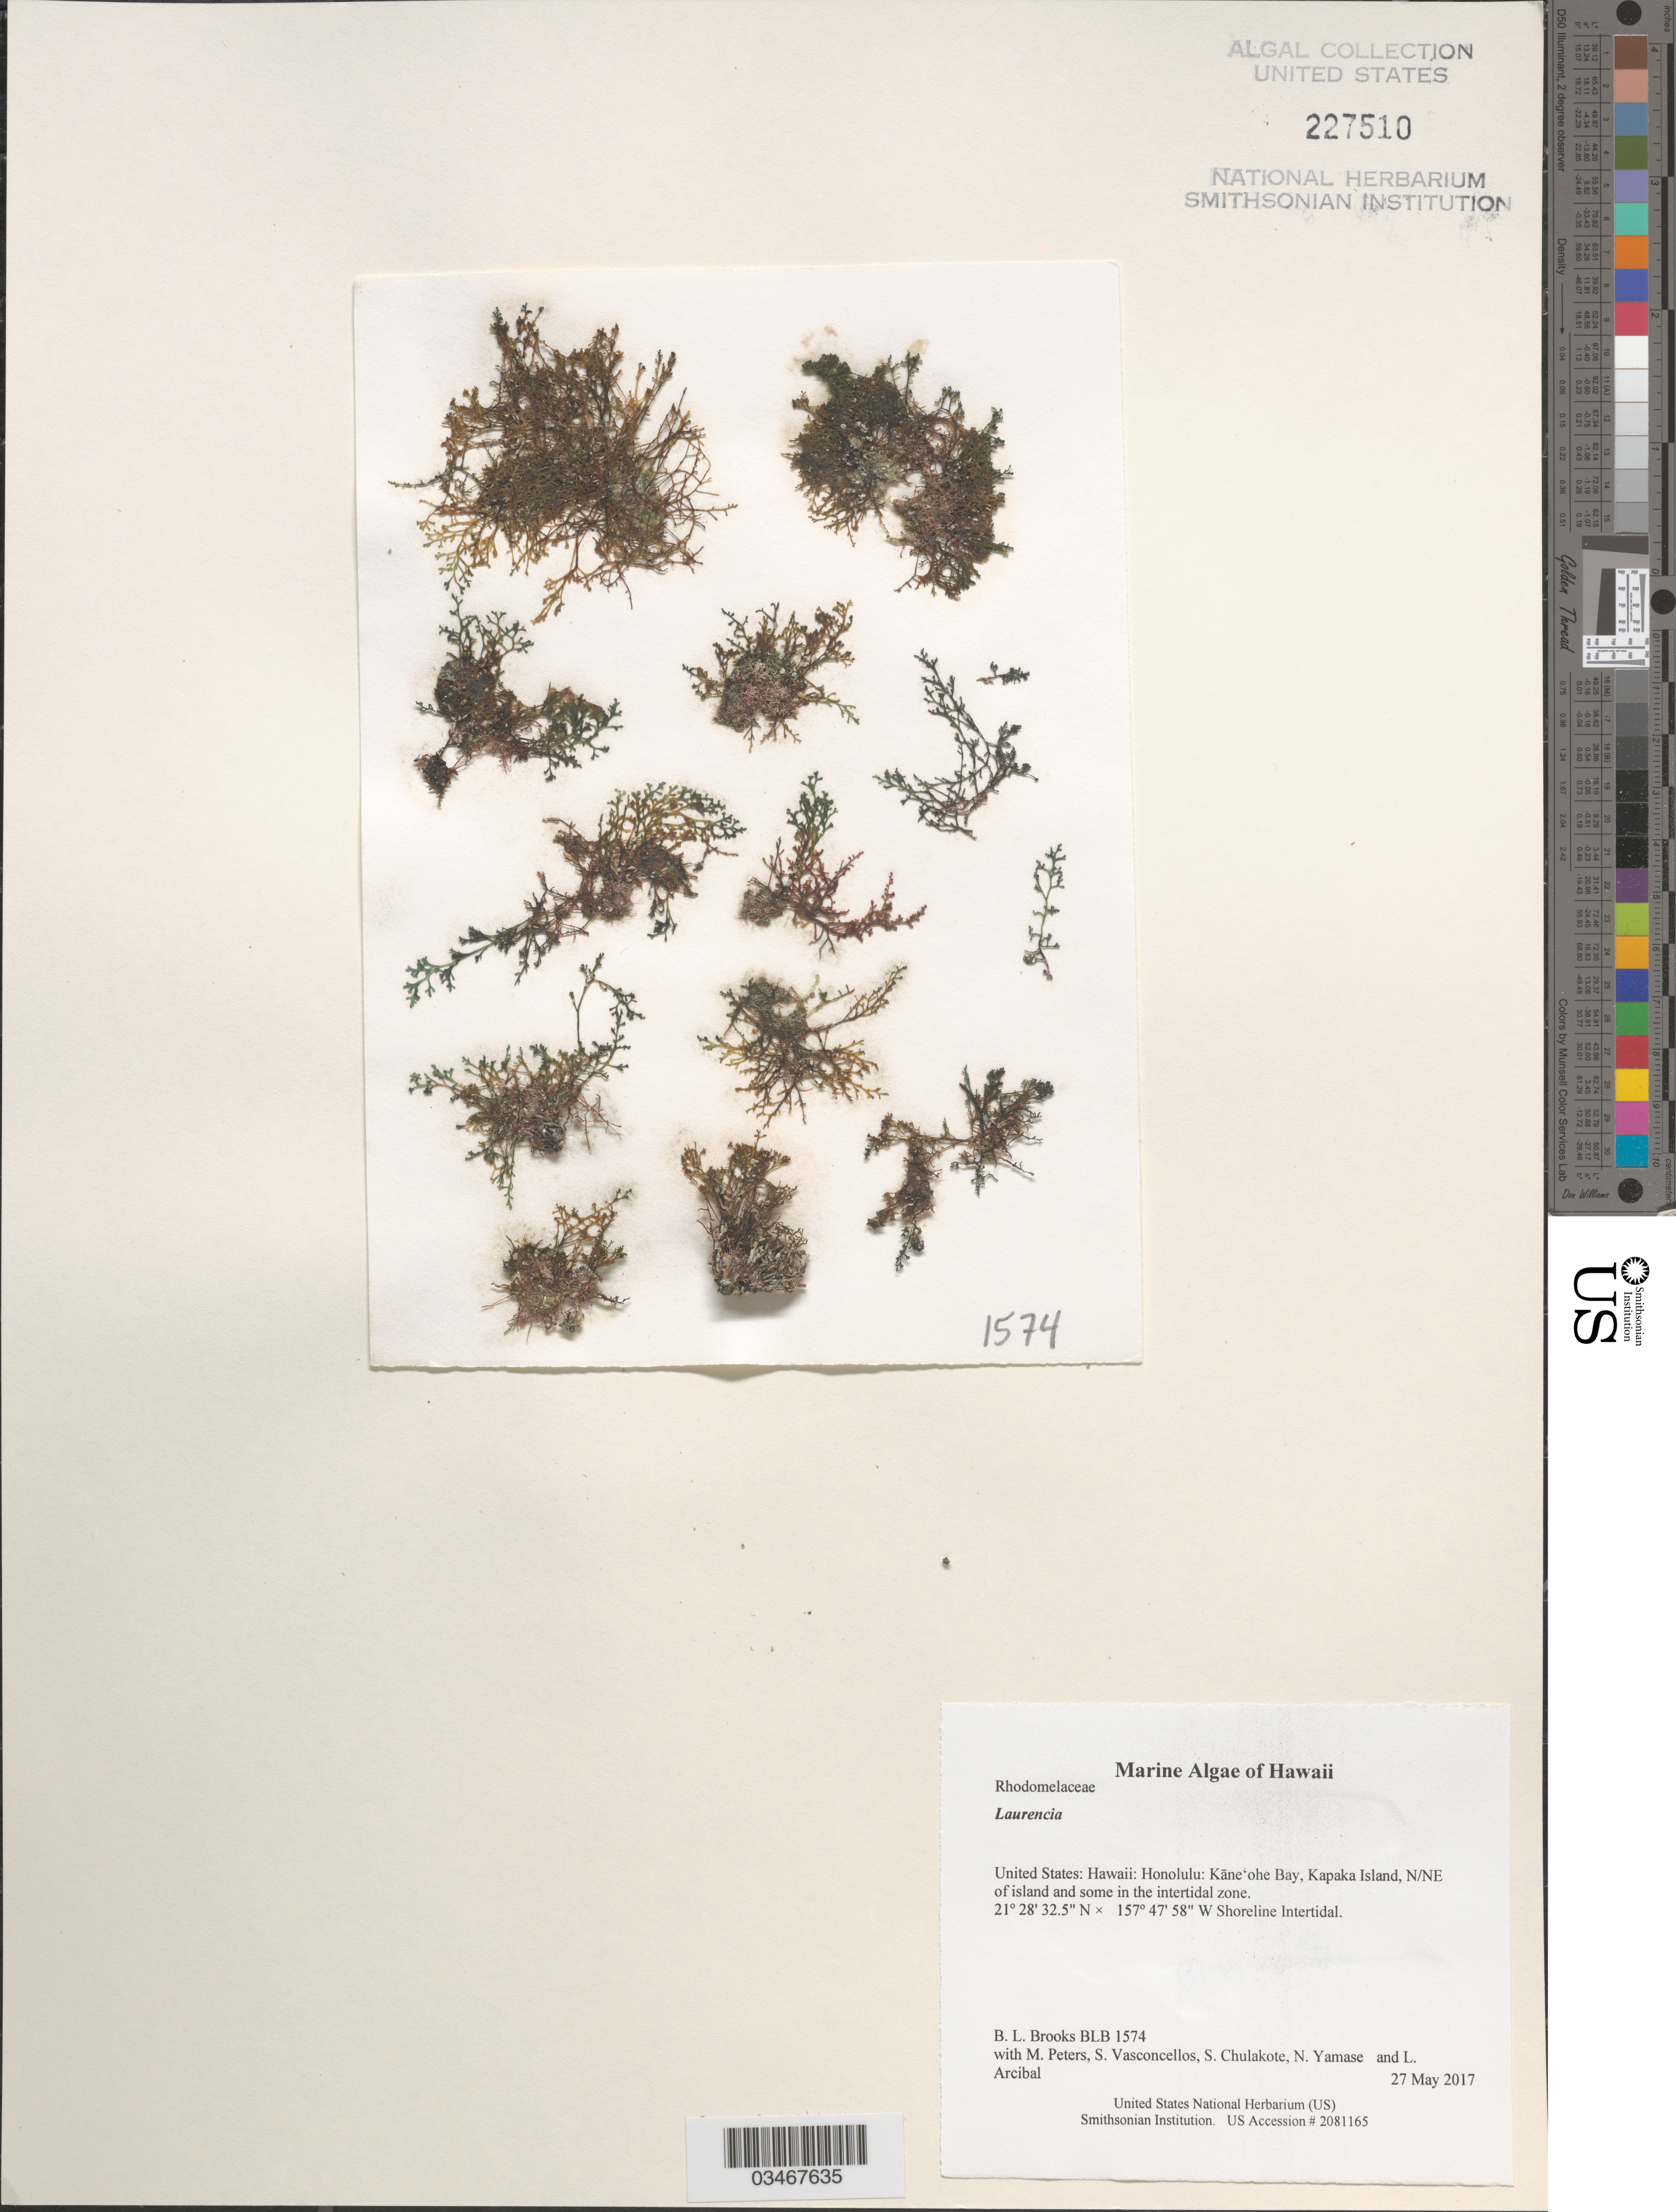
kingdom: Plantae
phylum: Rhodophyta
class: Florideophyceae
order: Ceramiales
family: Rhodomelaceae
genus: Laurencia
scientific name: Laurencia sp.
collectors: B. Brooks, M. Peters, S. Vasconcellos, S. Chulakote & et al.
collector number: BLB 1574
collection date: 2017-05-27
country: United States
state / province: Hawaii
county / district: Honolulu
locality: Honolulu: Kāne'ohe Bay, Kapaka Island, N/NE of island and some in the intertidal zone.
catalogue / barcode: US 227510